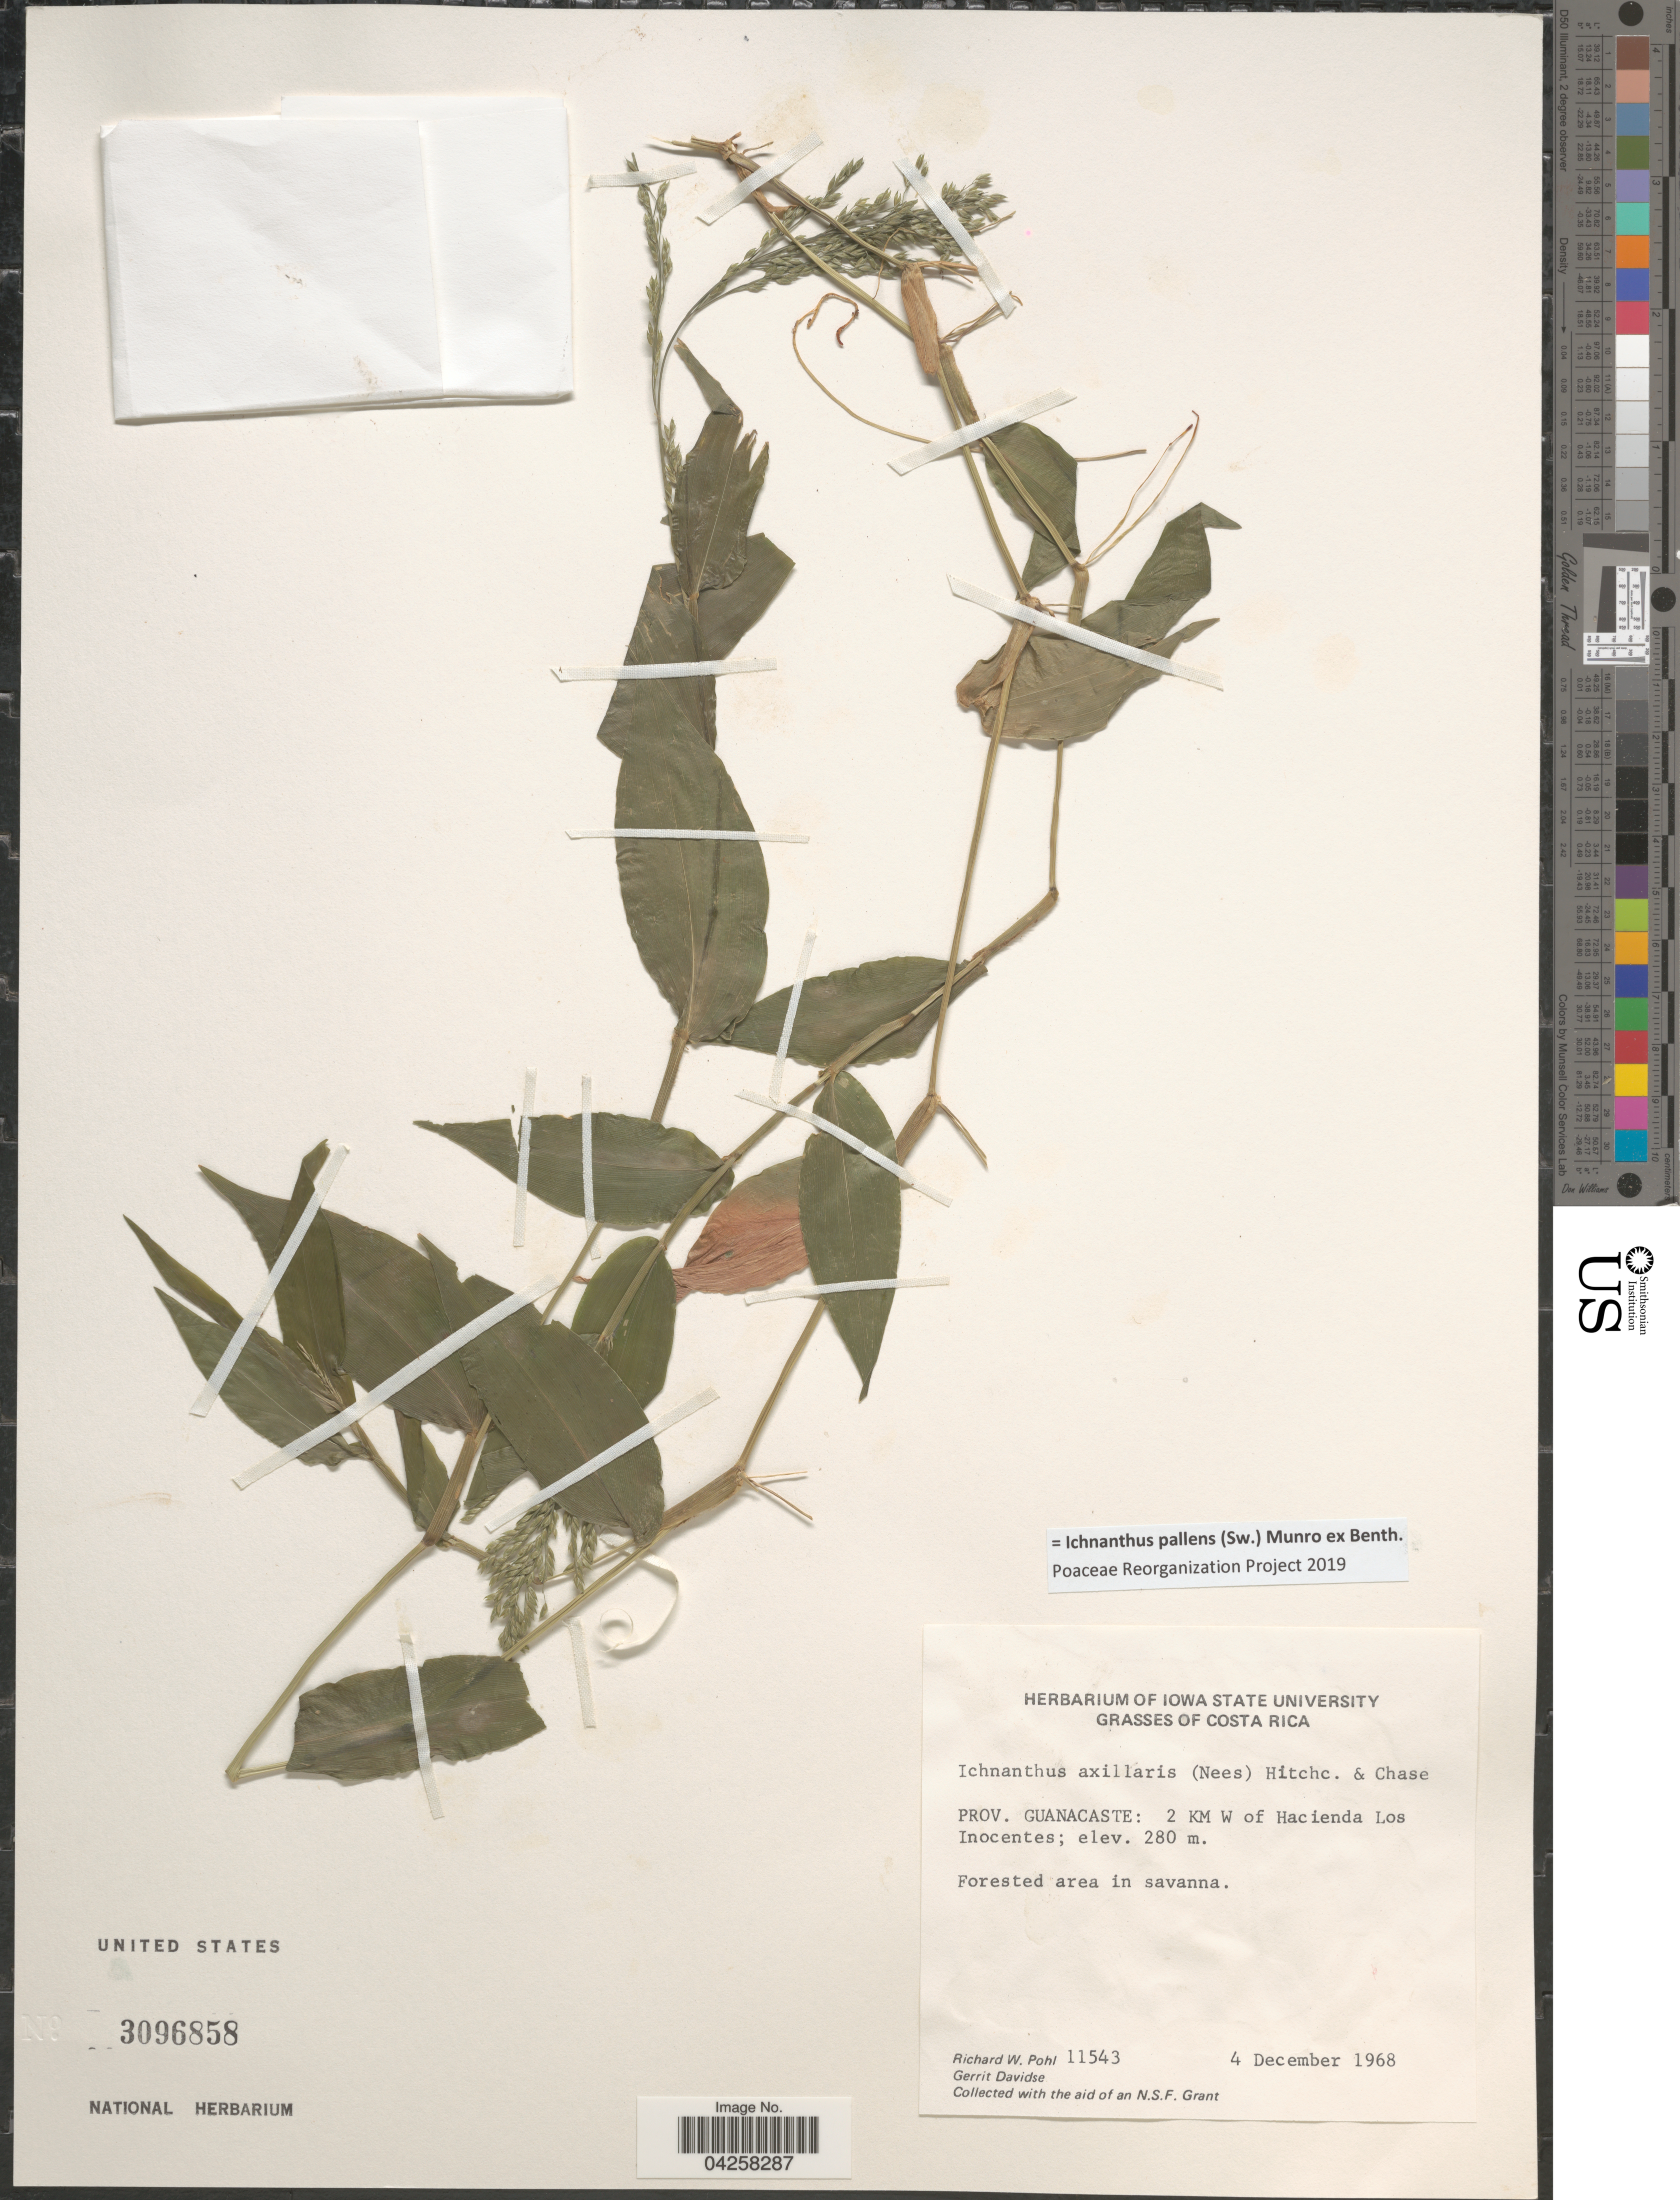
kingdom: Plantae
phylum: Tracheophyta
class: Liliopsida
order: Poales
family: Poaceae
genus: Ichnanthus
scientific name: Ichnanthus pallens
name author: (Sw.) Munro ex Benth.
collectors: R. W. Pohl & G. Davidse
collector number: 11543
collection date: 1968-12-04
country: Costa Rica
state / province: Guanacaste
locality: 2 KM W of Hacienda Los Inocentes.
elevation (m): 280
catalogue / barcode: US 3096858